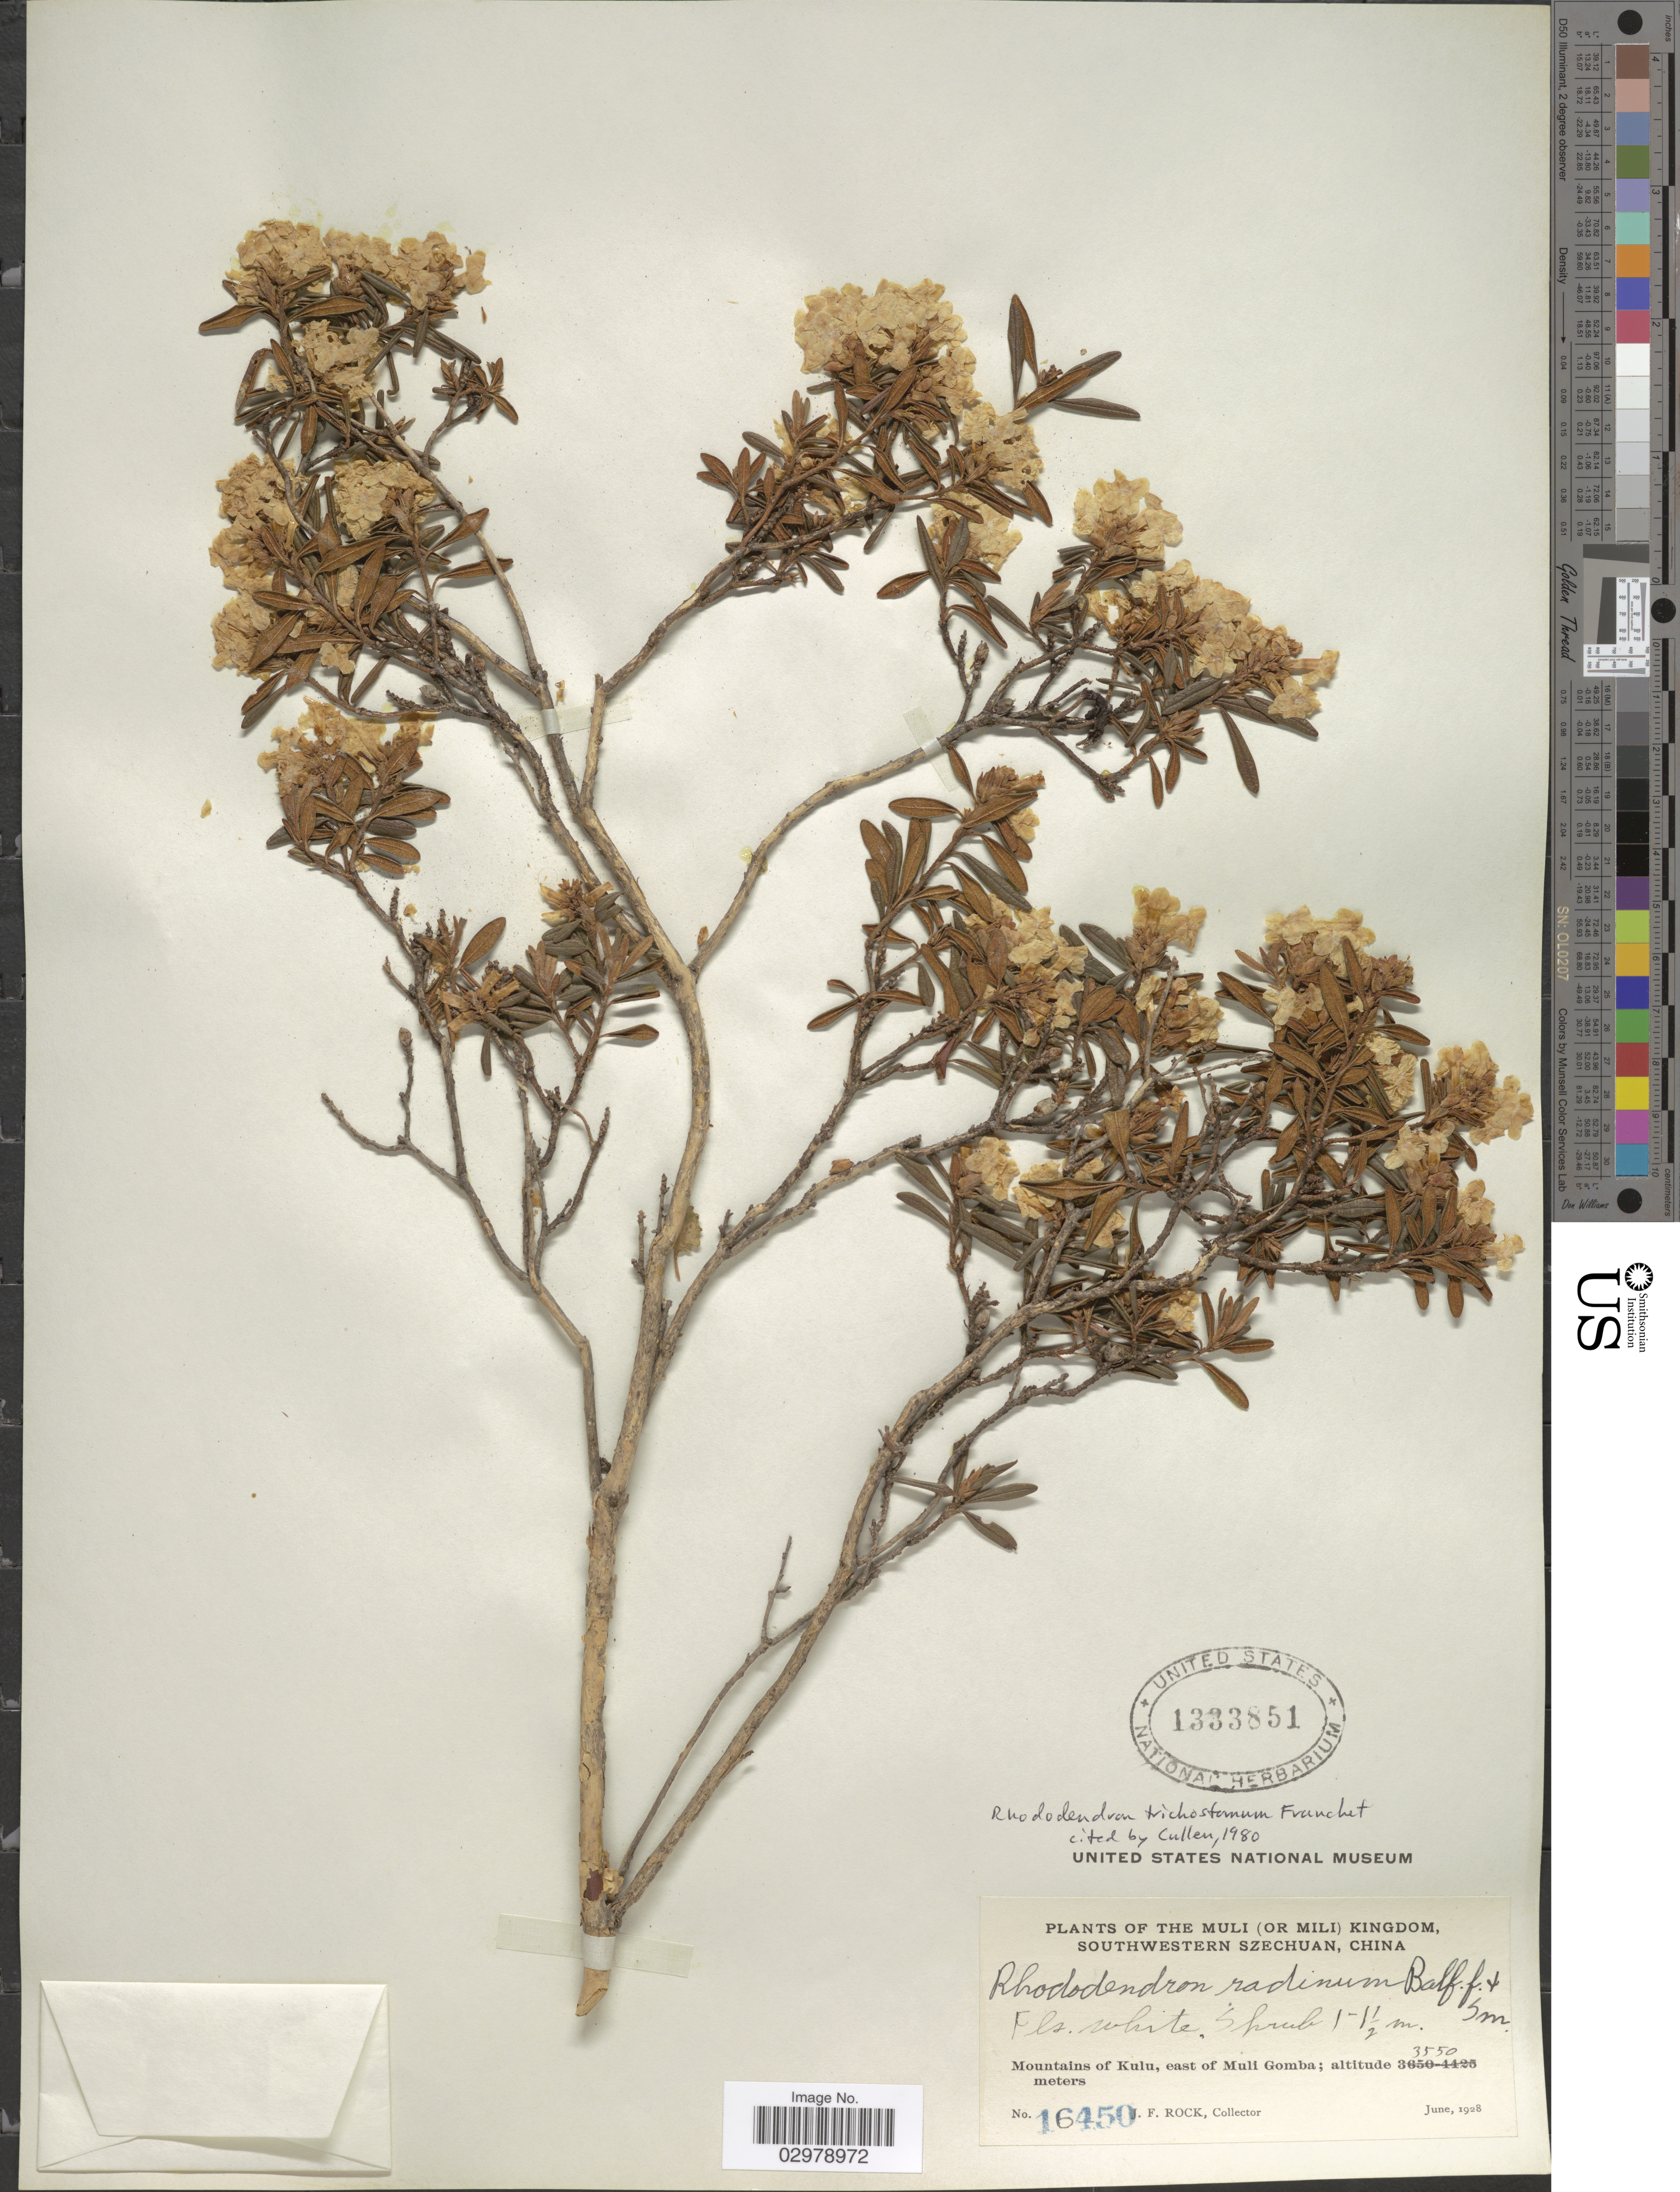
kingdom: Plantae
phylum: Tracheophyta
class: Magnoliopsida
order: Ericales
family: Ericaceae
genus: Rhododendron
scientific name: Rhododendron trichostomum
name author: Franch.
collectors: J. Rock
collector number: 16450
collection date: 1928-06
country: China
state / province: Sichuan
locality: The Muli (or Mili) Kingdom, Southwestern Szechuan. Mountains of Kulu, east of Muli Gomba.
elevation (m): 3550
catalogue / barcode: US 1333851